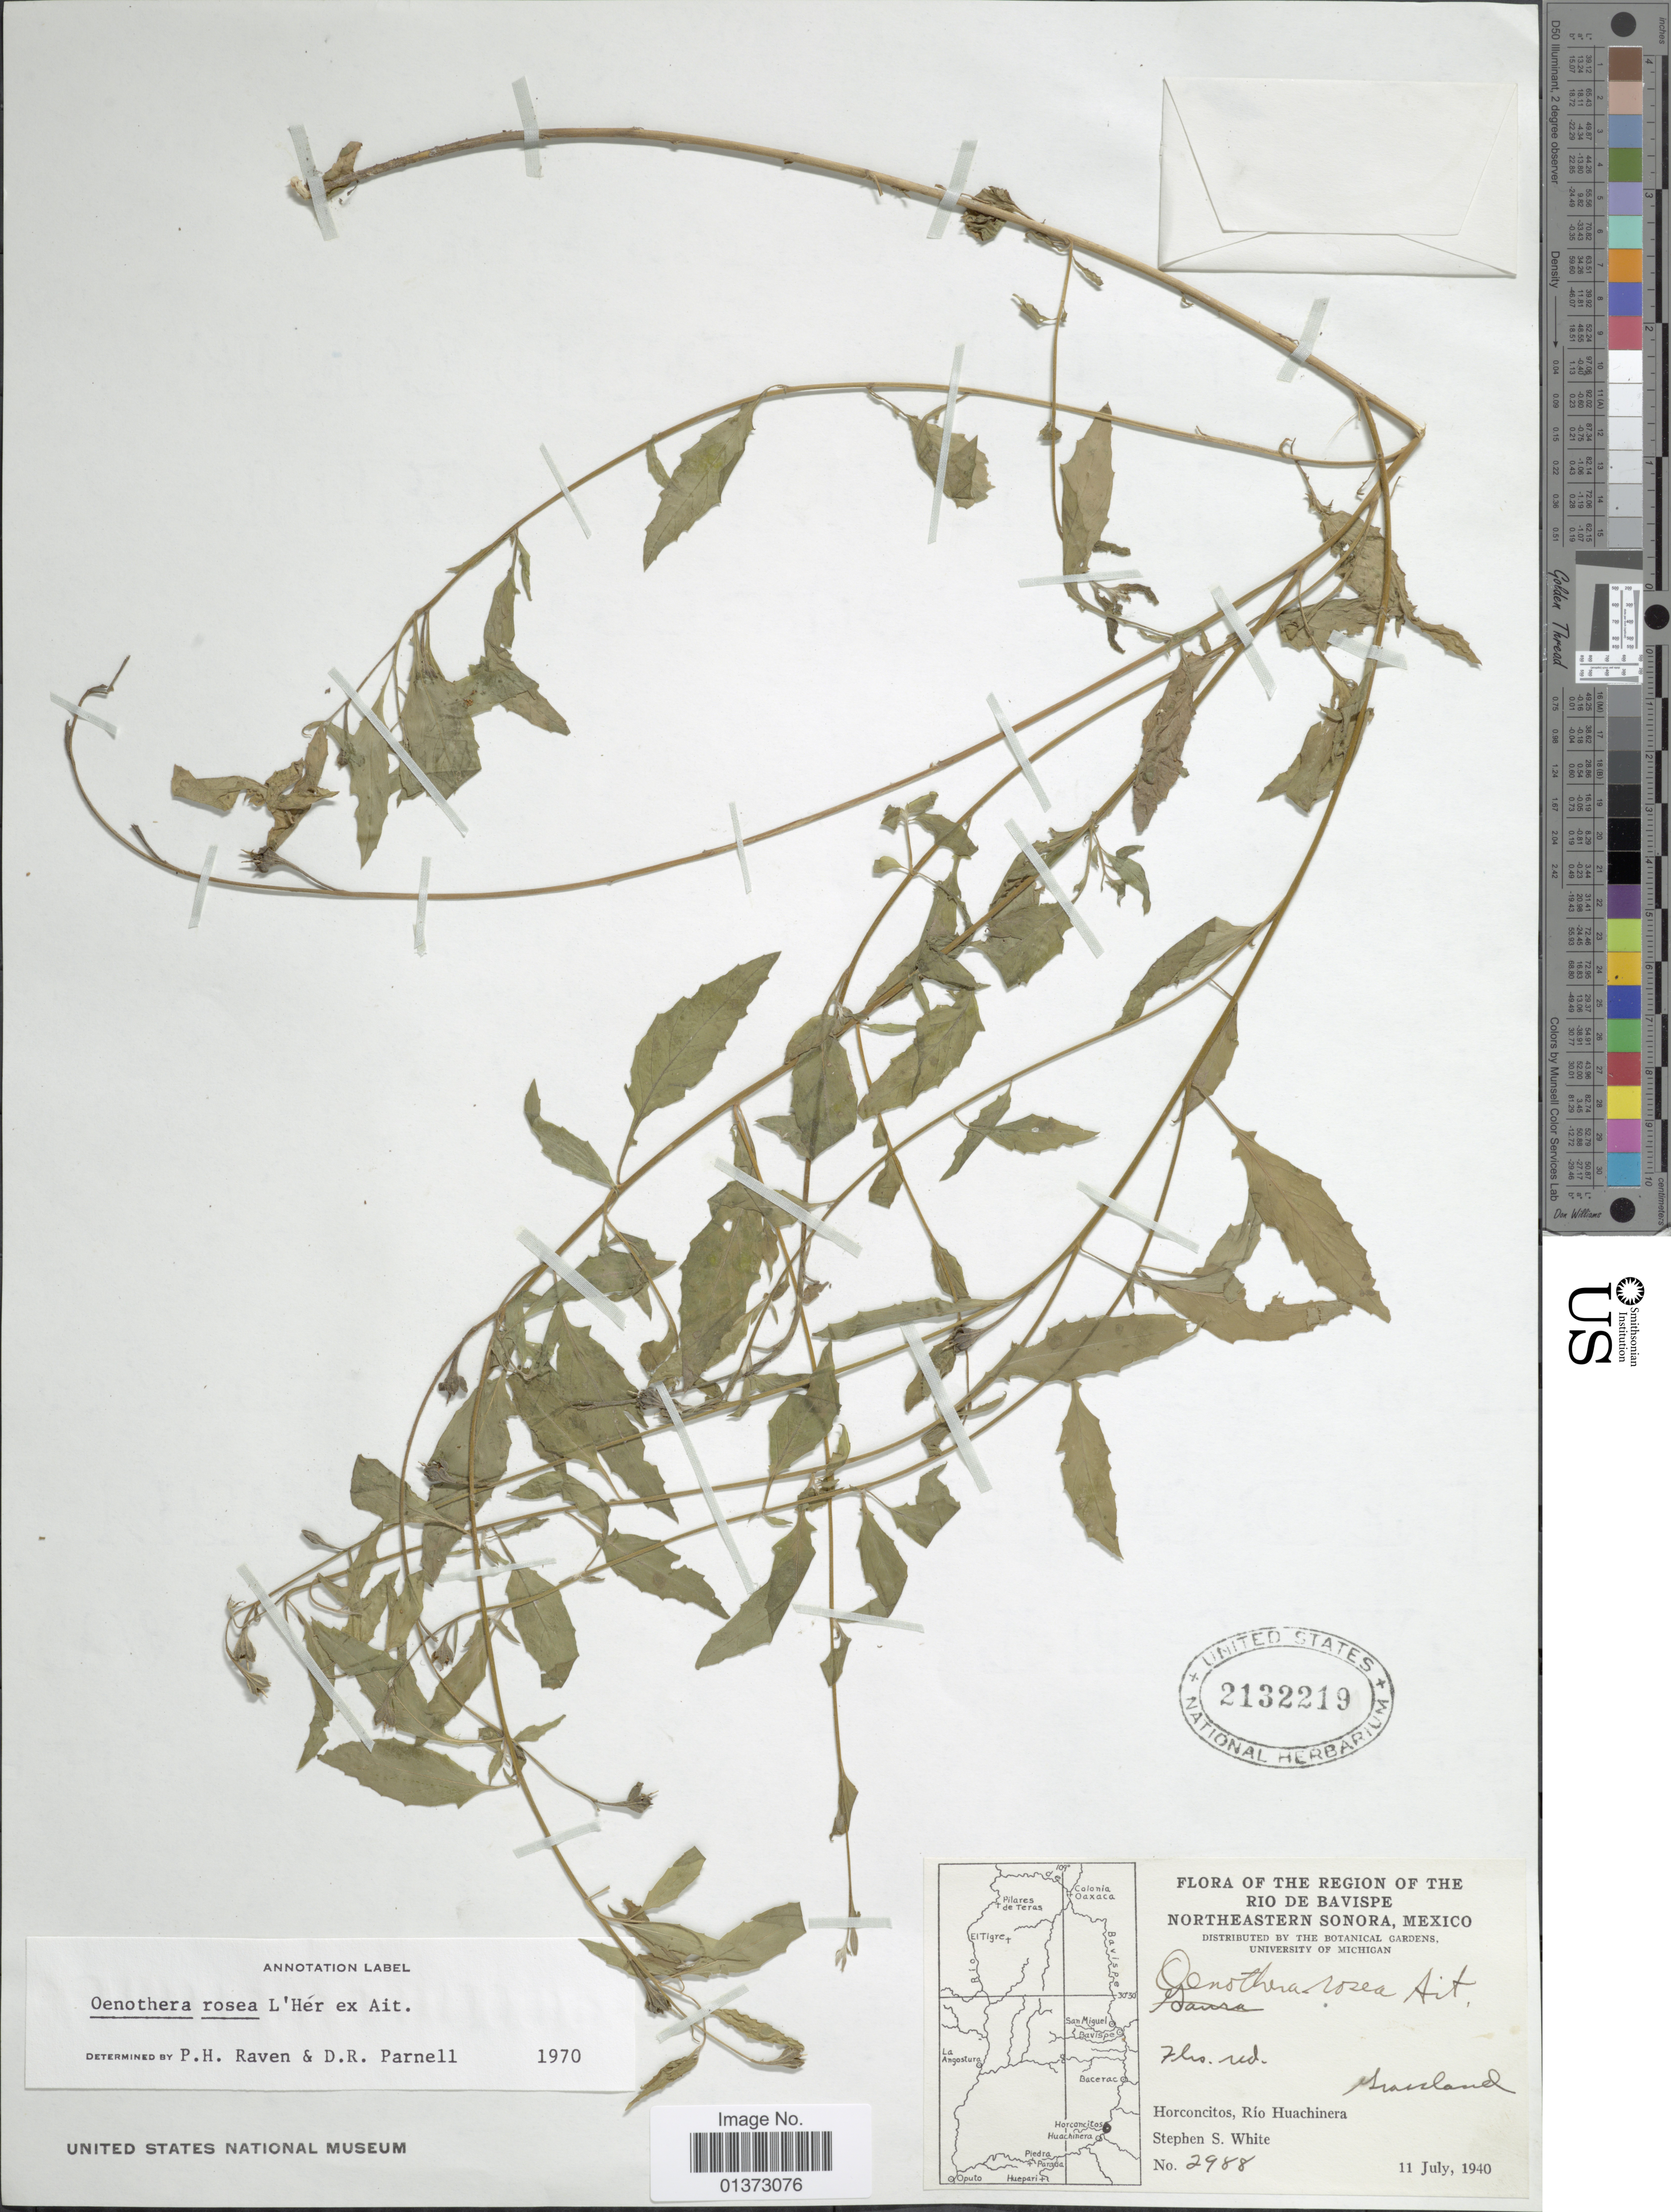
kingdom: Plantae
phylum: Tracheophyta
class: Magnoliopsida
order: Myrtales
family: Onagraceae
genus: Oenothera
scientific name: Oenothera rosea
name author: L'Hér. ex Aiton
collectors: S. S. White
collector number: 2988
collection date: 1940-07-11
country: Mexico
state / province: Sonora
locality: Rio de Bavispe, northeastern Sonora, Horconcitos, Rio Huachinera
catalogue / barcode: US 2132219